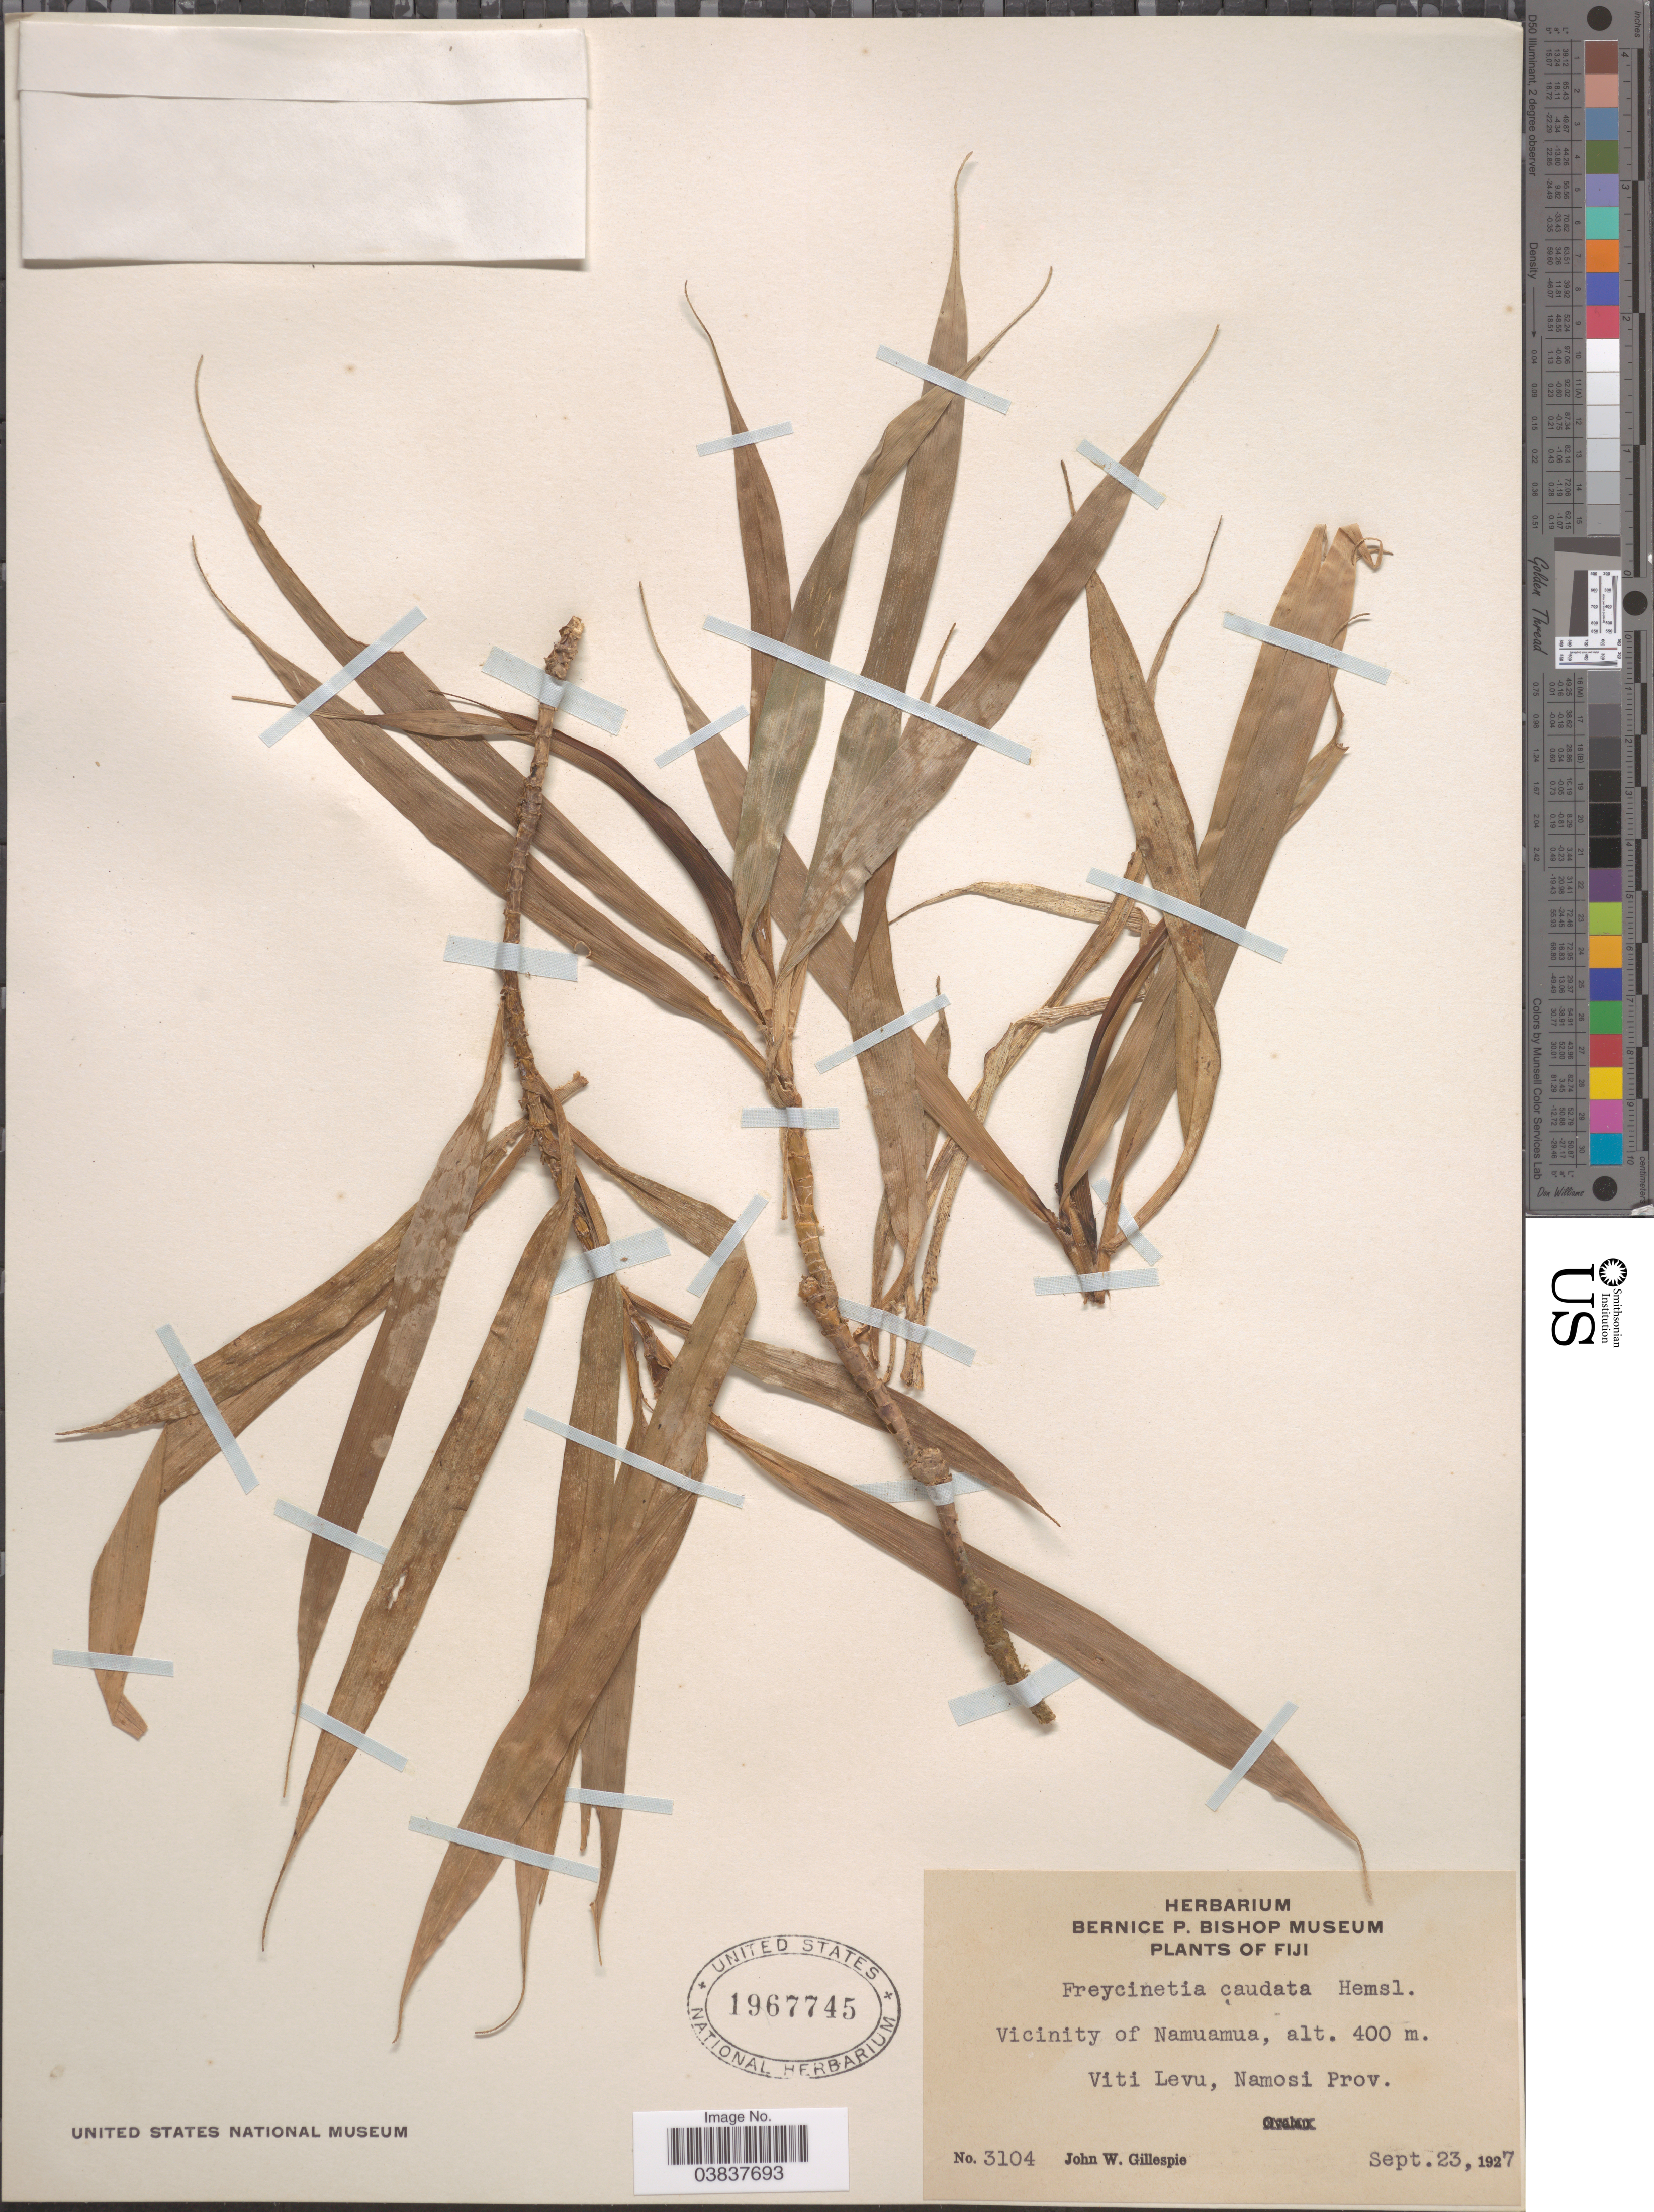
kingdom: Plantae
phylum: Tracheophyta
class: Liliopsida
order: Pandanales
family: Pandanaceae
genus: Freycinetia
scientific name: Freycinetia caudata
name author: Hemsl.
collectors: J. W. Gillespie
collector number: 3104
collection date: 1927-09-23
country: Fiji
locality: Vicinity of Namuamua. Viti Levu, Namosi Prov.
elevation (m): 400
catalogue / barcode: US 1967745